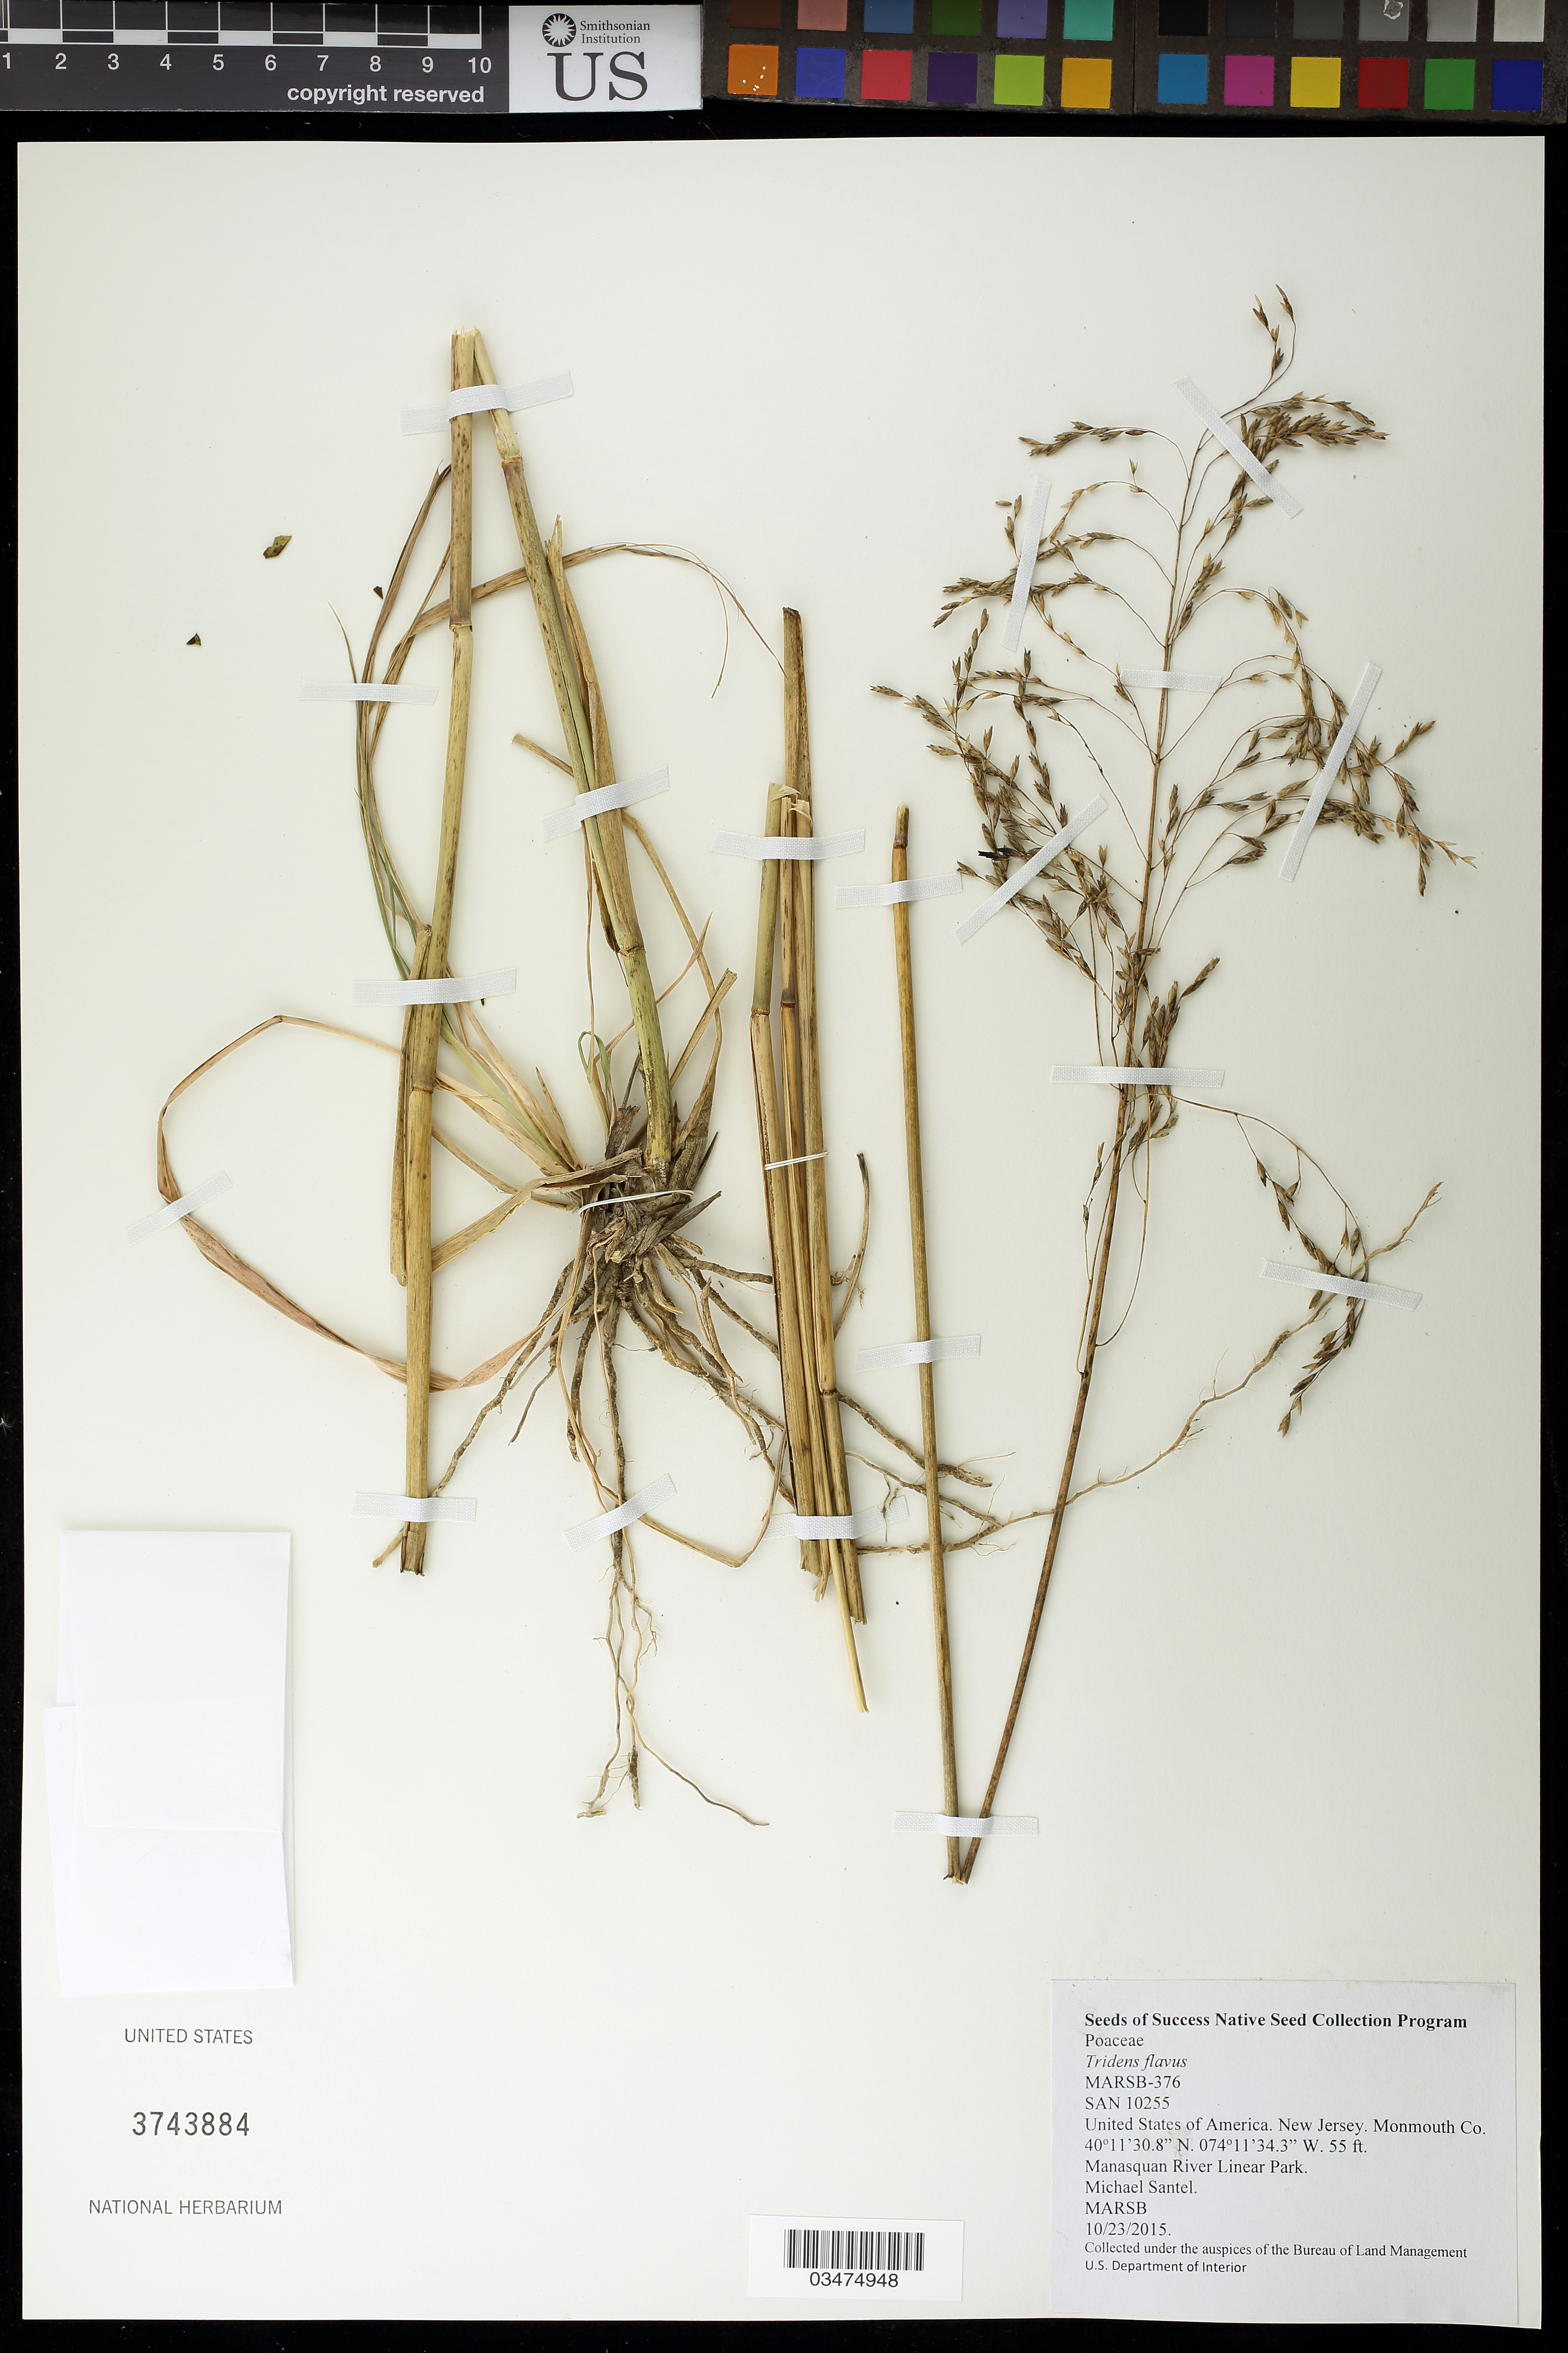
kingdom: Plantae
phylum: Tracheophyta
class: Liliopsida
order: Poales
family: Poaceae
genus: Tridens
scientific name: Tridens flavus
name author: (L.) Hitchc.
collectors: M. Santel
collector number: MARSB-376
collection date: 2015-10-23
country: United States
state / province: New Jersey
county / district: Monmouth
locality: Manasquan River Linear Park, Fields outside forest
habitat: Meadow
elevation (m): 17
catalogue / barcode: US 3743884